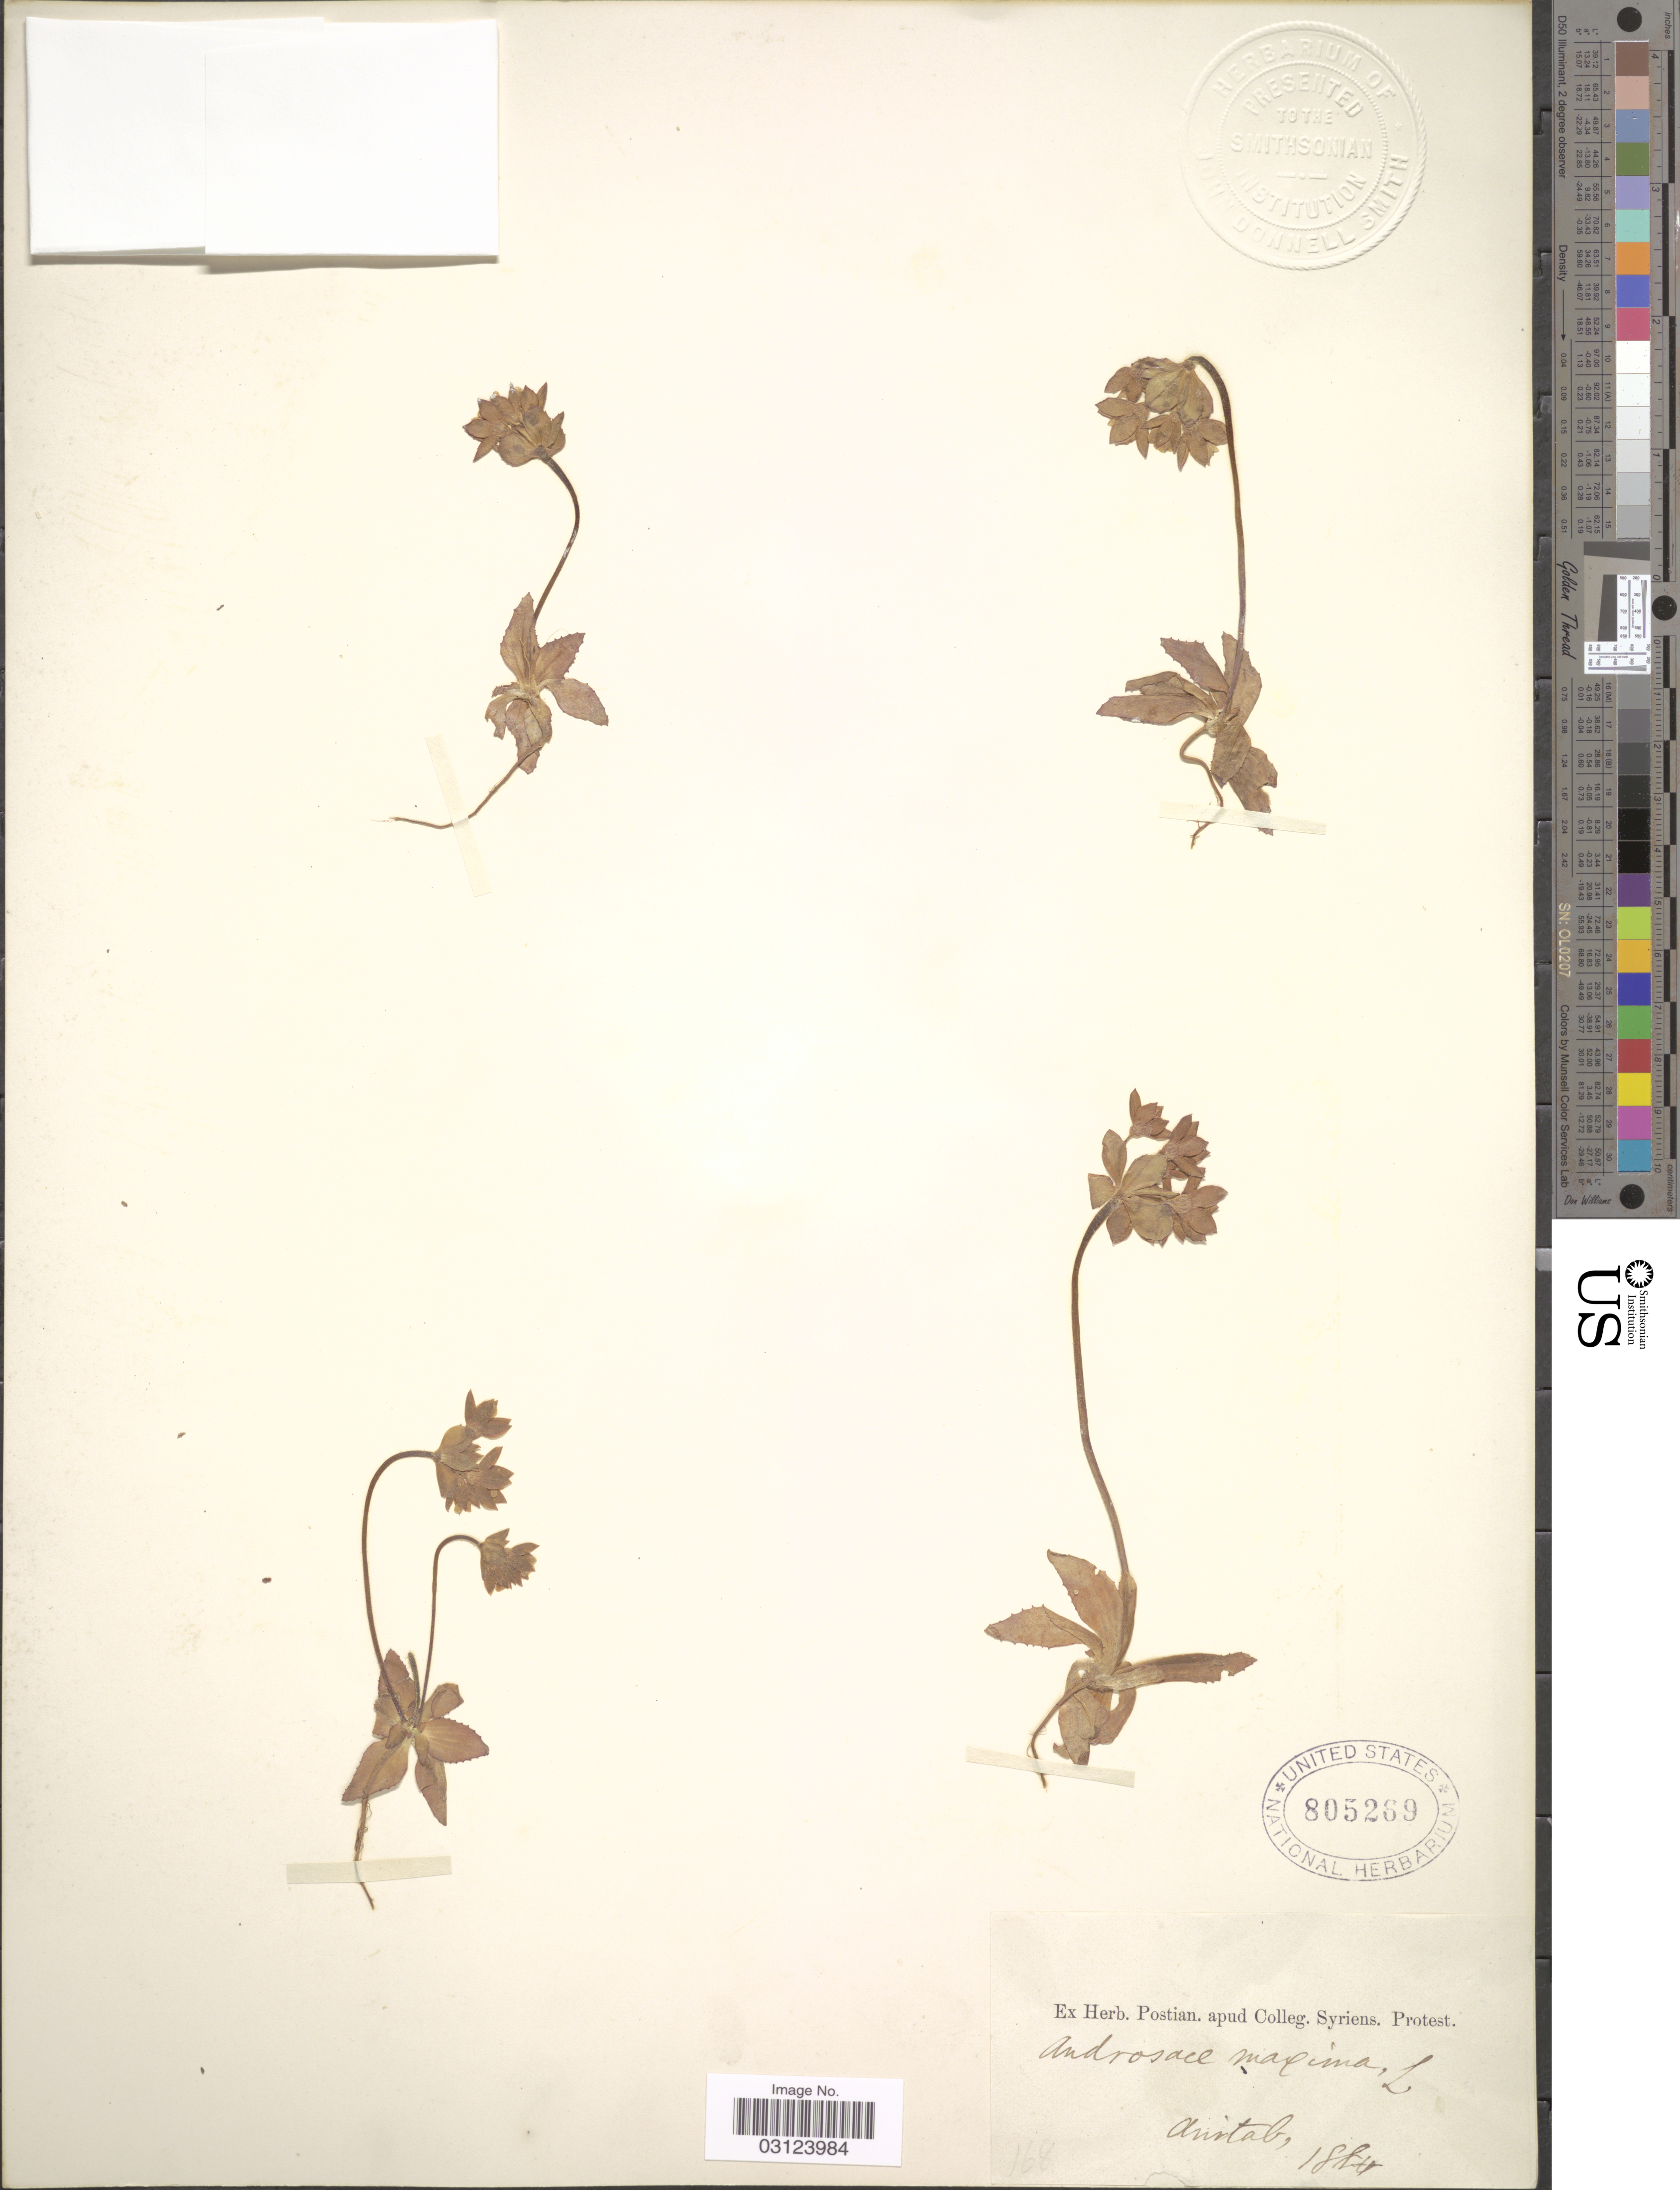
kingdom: Plantae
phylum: Tracheophyta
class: Magnoliopsida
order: Ericales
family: Primulaceae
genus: Androsace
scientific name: Androsace maxima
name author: L.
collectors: ex herb. Postian. apud Colleg. Syriens. Protest. USE "Fannie P. A. Shepard" (10308853) AS PRIMARY COLLECTOR INSTEAD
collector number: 168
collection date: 1884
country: Turkey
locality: Aintab.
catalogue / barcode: US 805269